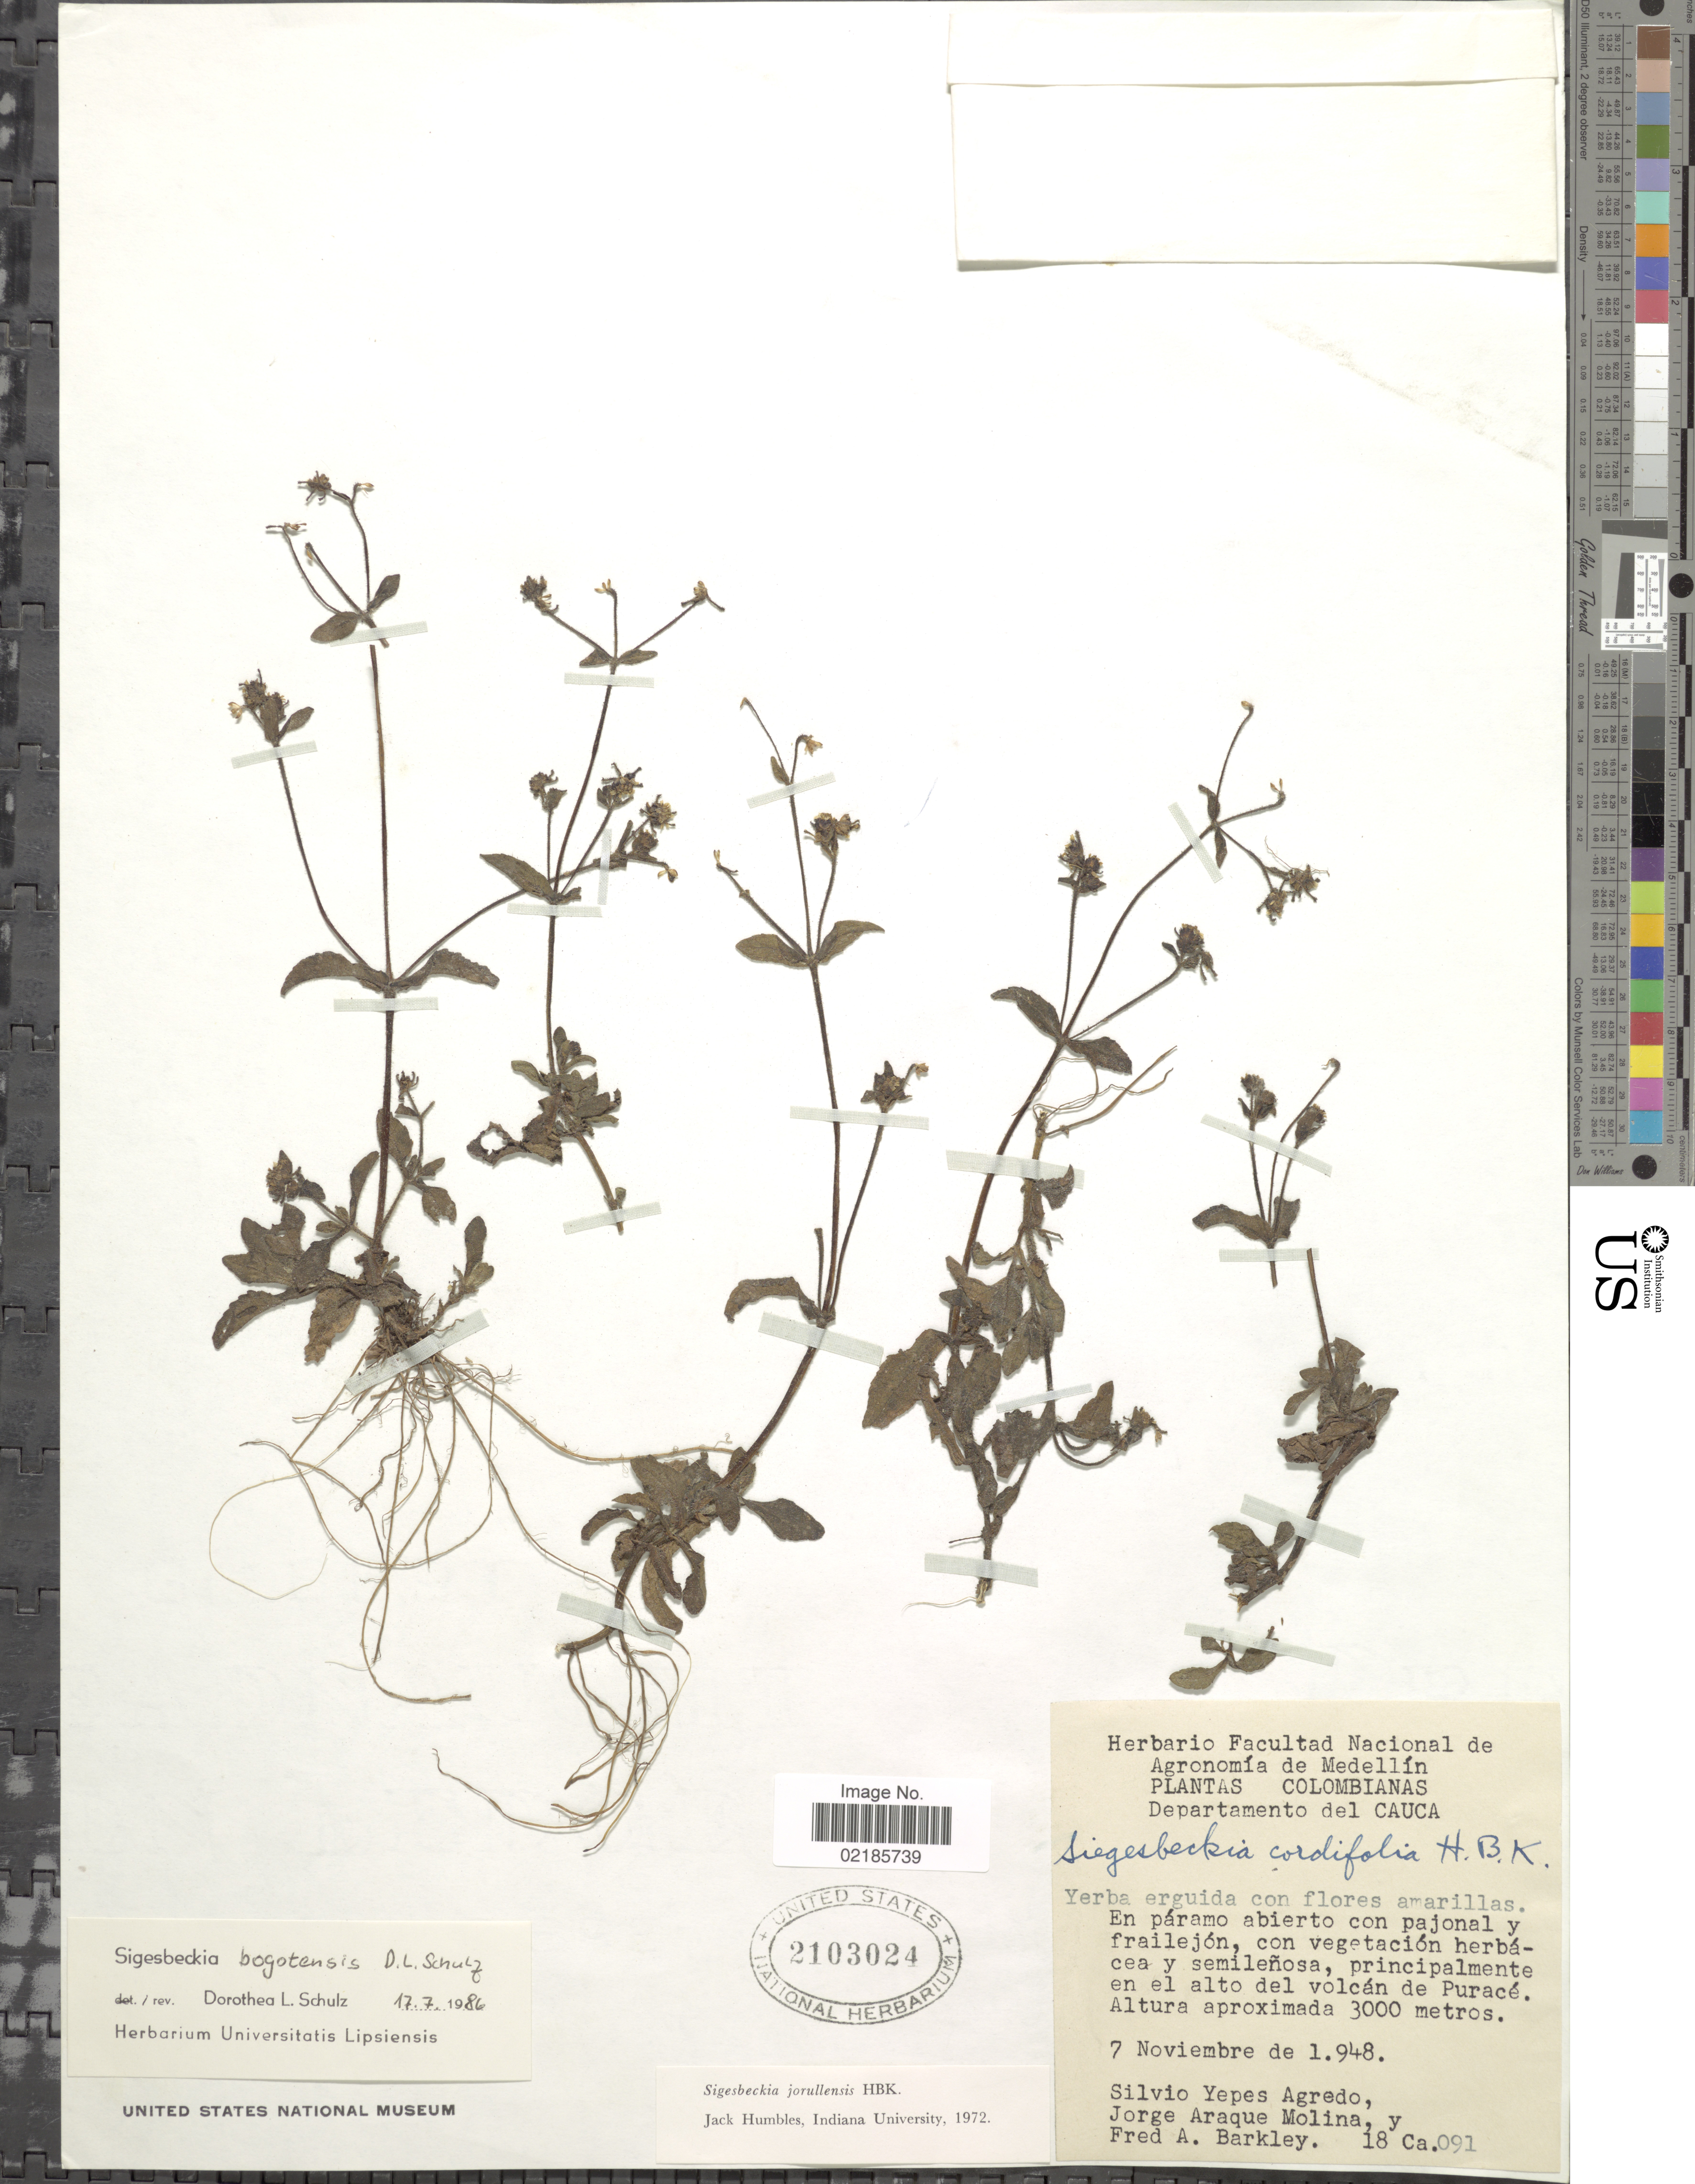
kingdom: Plantae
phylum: Tracheophyta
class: Magnoliopsida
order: Asterales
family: Asteraceae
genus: Sigesbeckia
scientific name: Sigesbeckia jorullensis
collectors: S. Yepes-Agredo, J. Araque Molina & F. A. Barkley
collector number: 18/091*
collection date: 1948-11-07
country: Colombia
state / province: Cauca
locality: En páramo abierto con pajonal y frailejón, con vegetación herbácea y esemileñosa, principalmente en el alto del volcán de Puracé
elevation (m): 3000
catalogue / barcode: US 2103024